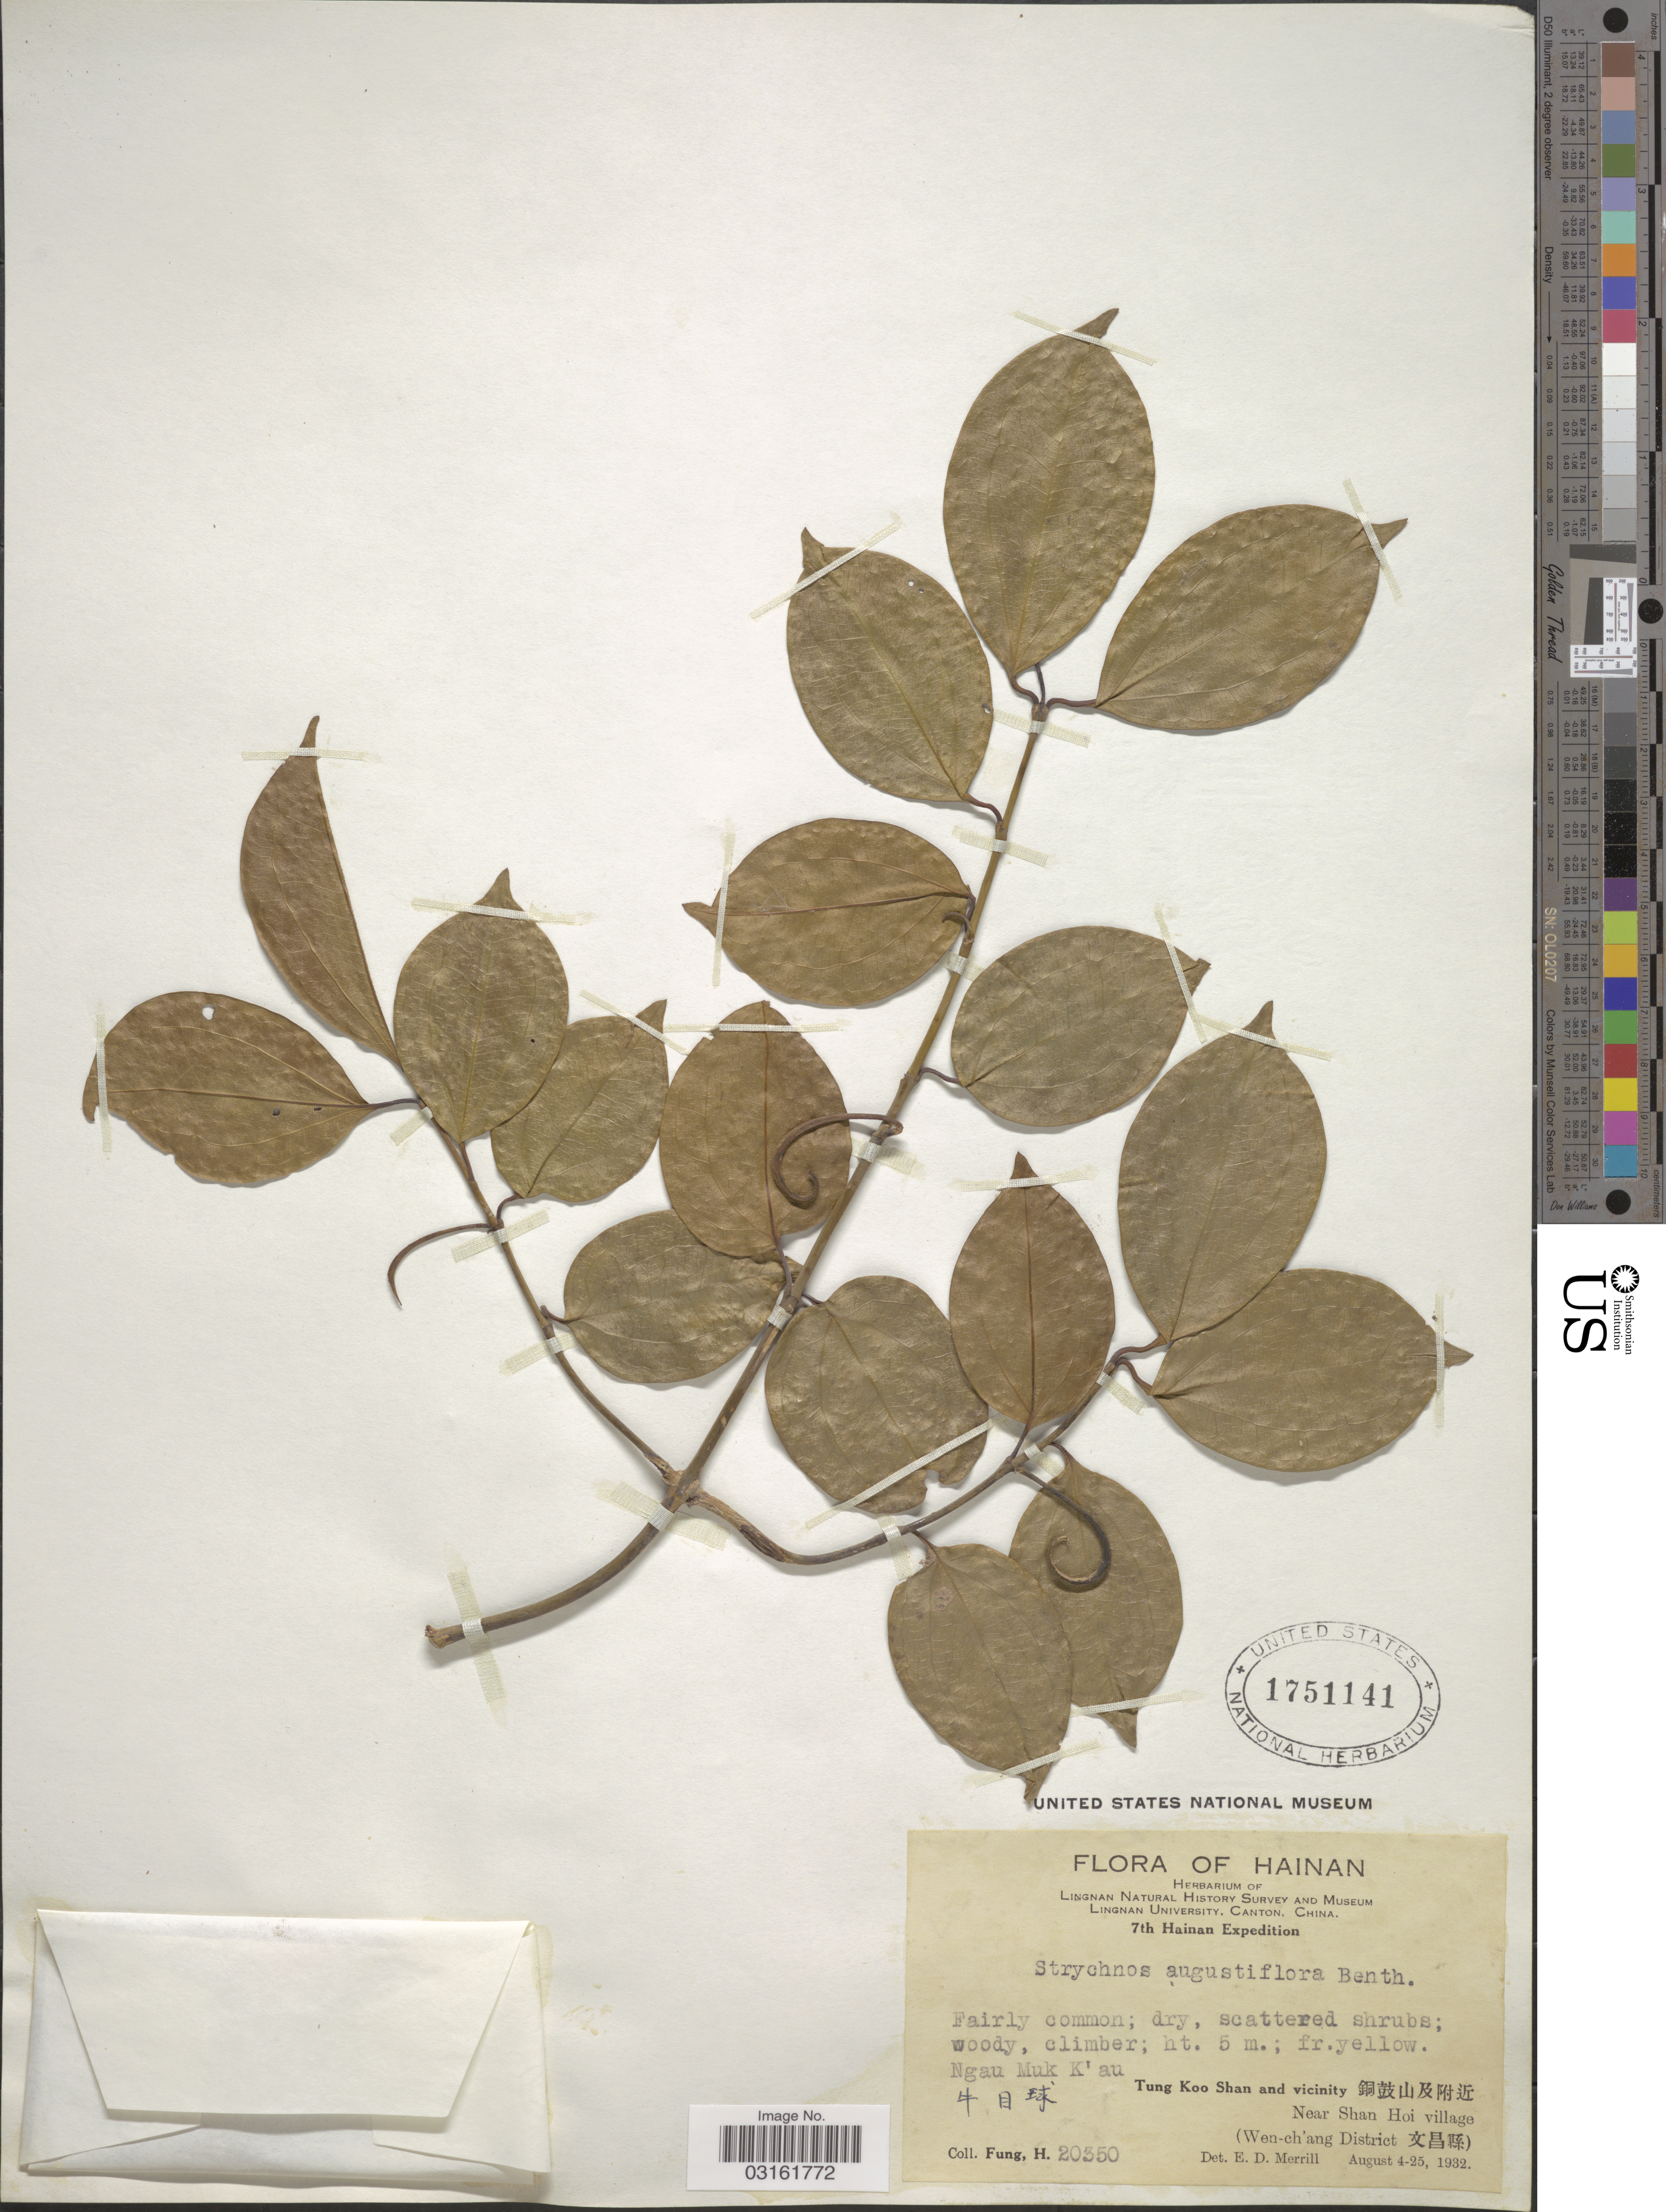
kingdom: Plantae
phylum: Tracheophyta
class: Magnoliopsida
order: Gentianales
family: Loganiaceae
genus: Strychnos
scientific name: Strychnos angustiflora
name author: Benth.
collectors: H. Fung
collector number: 20350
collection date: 1932-08-04/1932-08-25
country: China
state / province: Hainan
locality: Tung Koo Shan and vicinity X. Near San Hoi village (Wen-ch'ang District, X).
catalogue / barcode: US 1751141